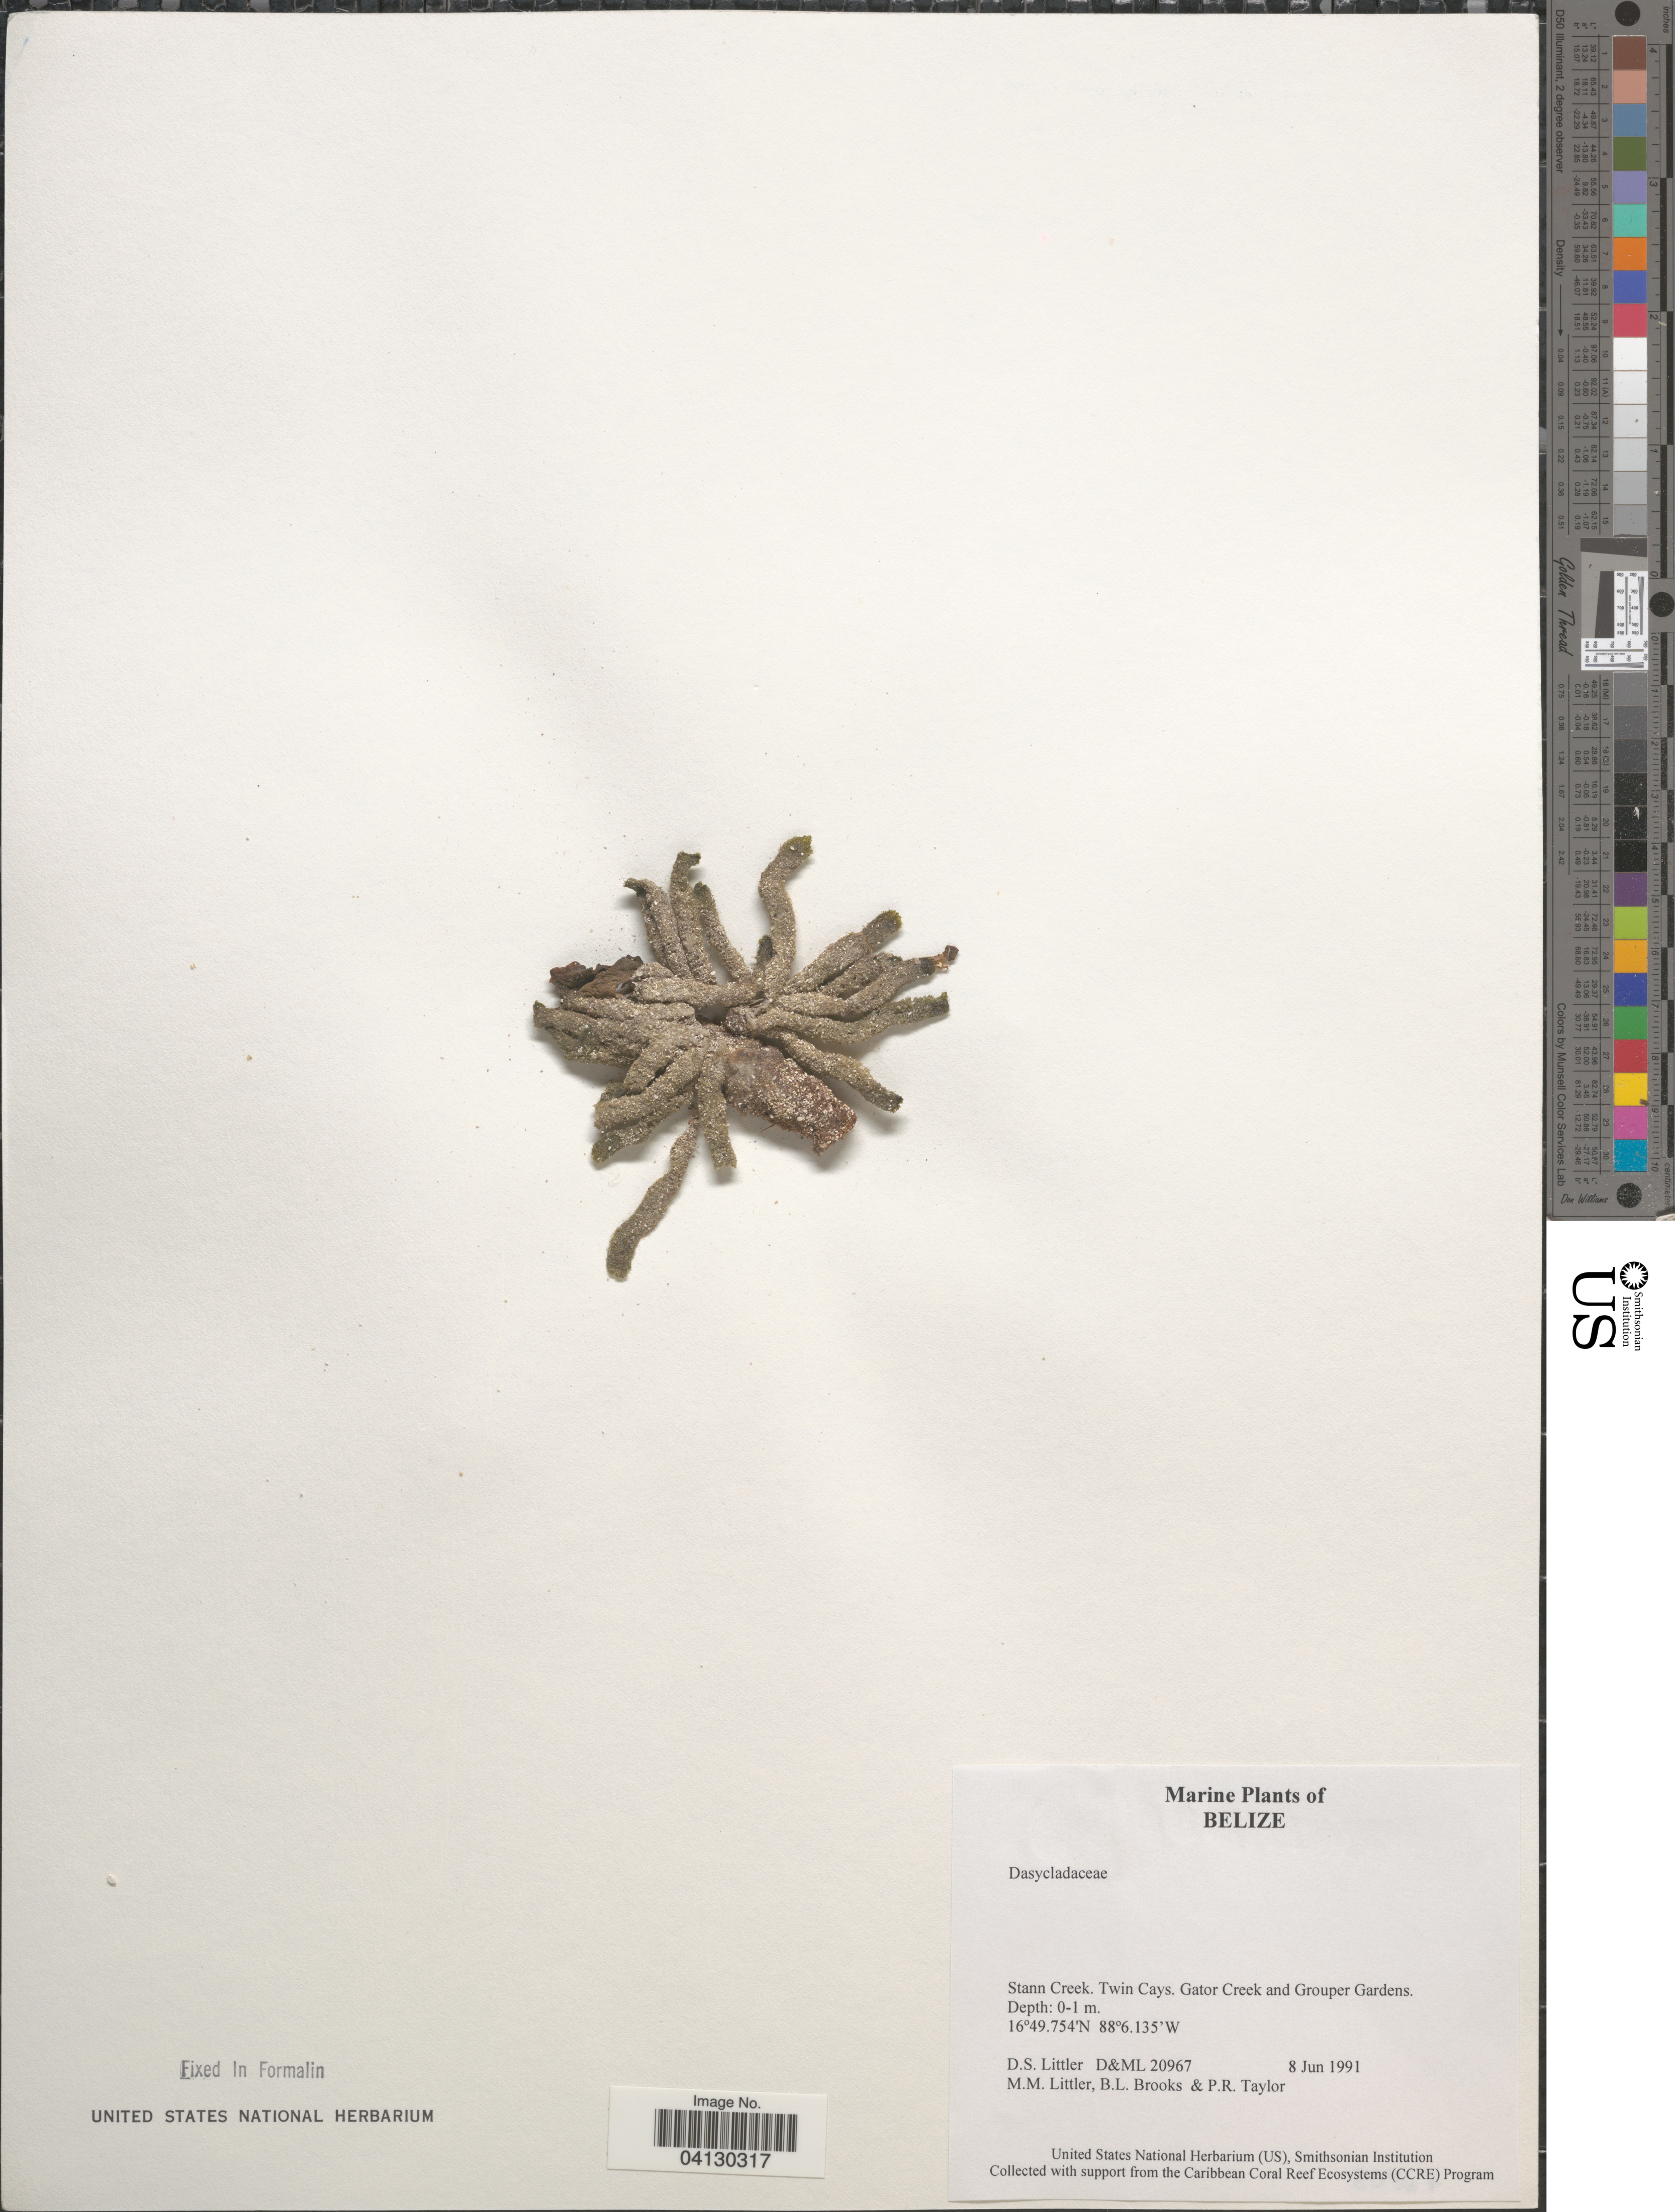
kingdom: Plantae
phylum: Chlorophyta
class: Ulvophyceae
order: Dasycladales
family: Dasycladaceae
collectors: D. S. Littler, B. Brooks & P. R. Taylor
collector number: D&ML20967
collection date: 1991-06-08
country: Belize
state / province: Stann Creek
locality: Twin Cays. Gator Creek and Grouper Gardens.